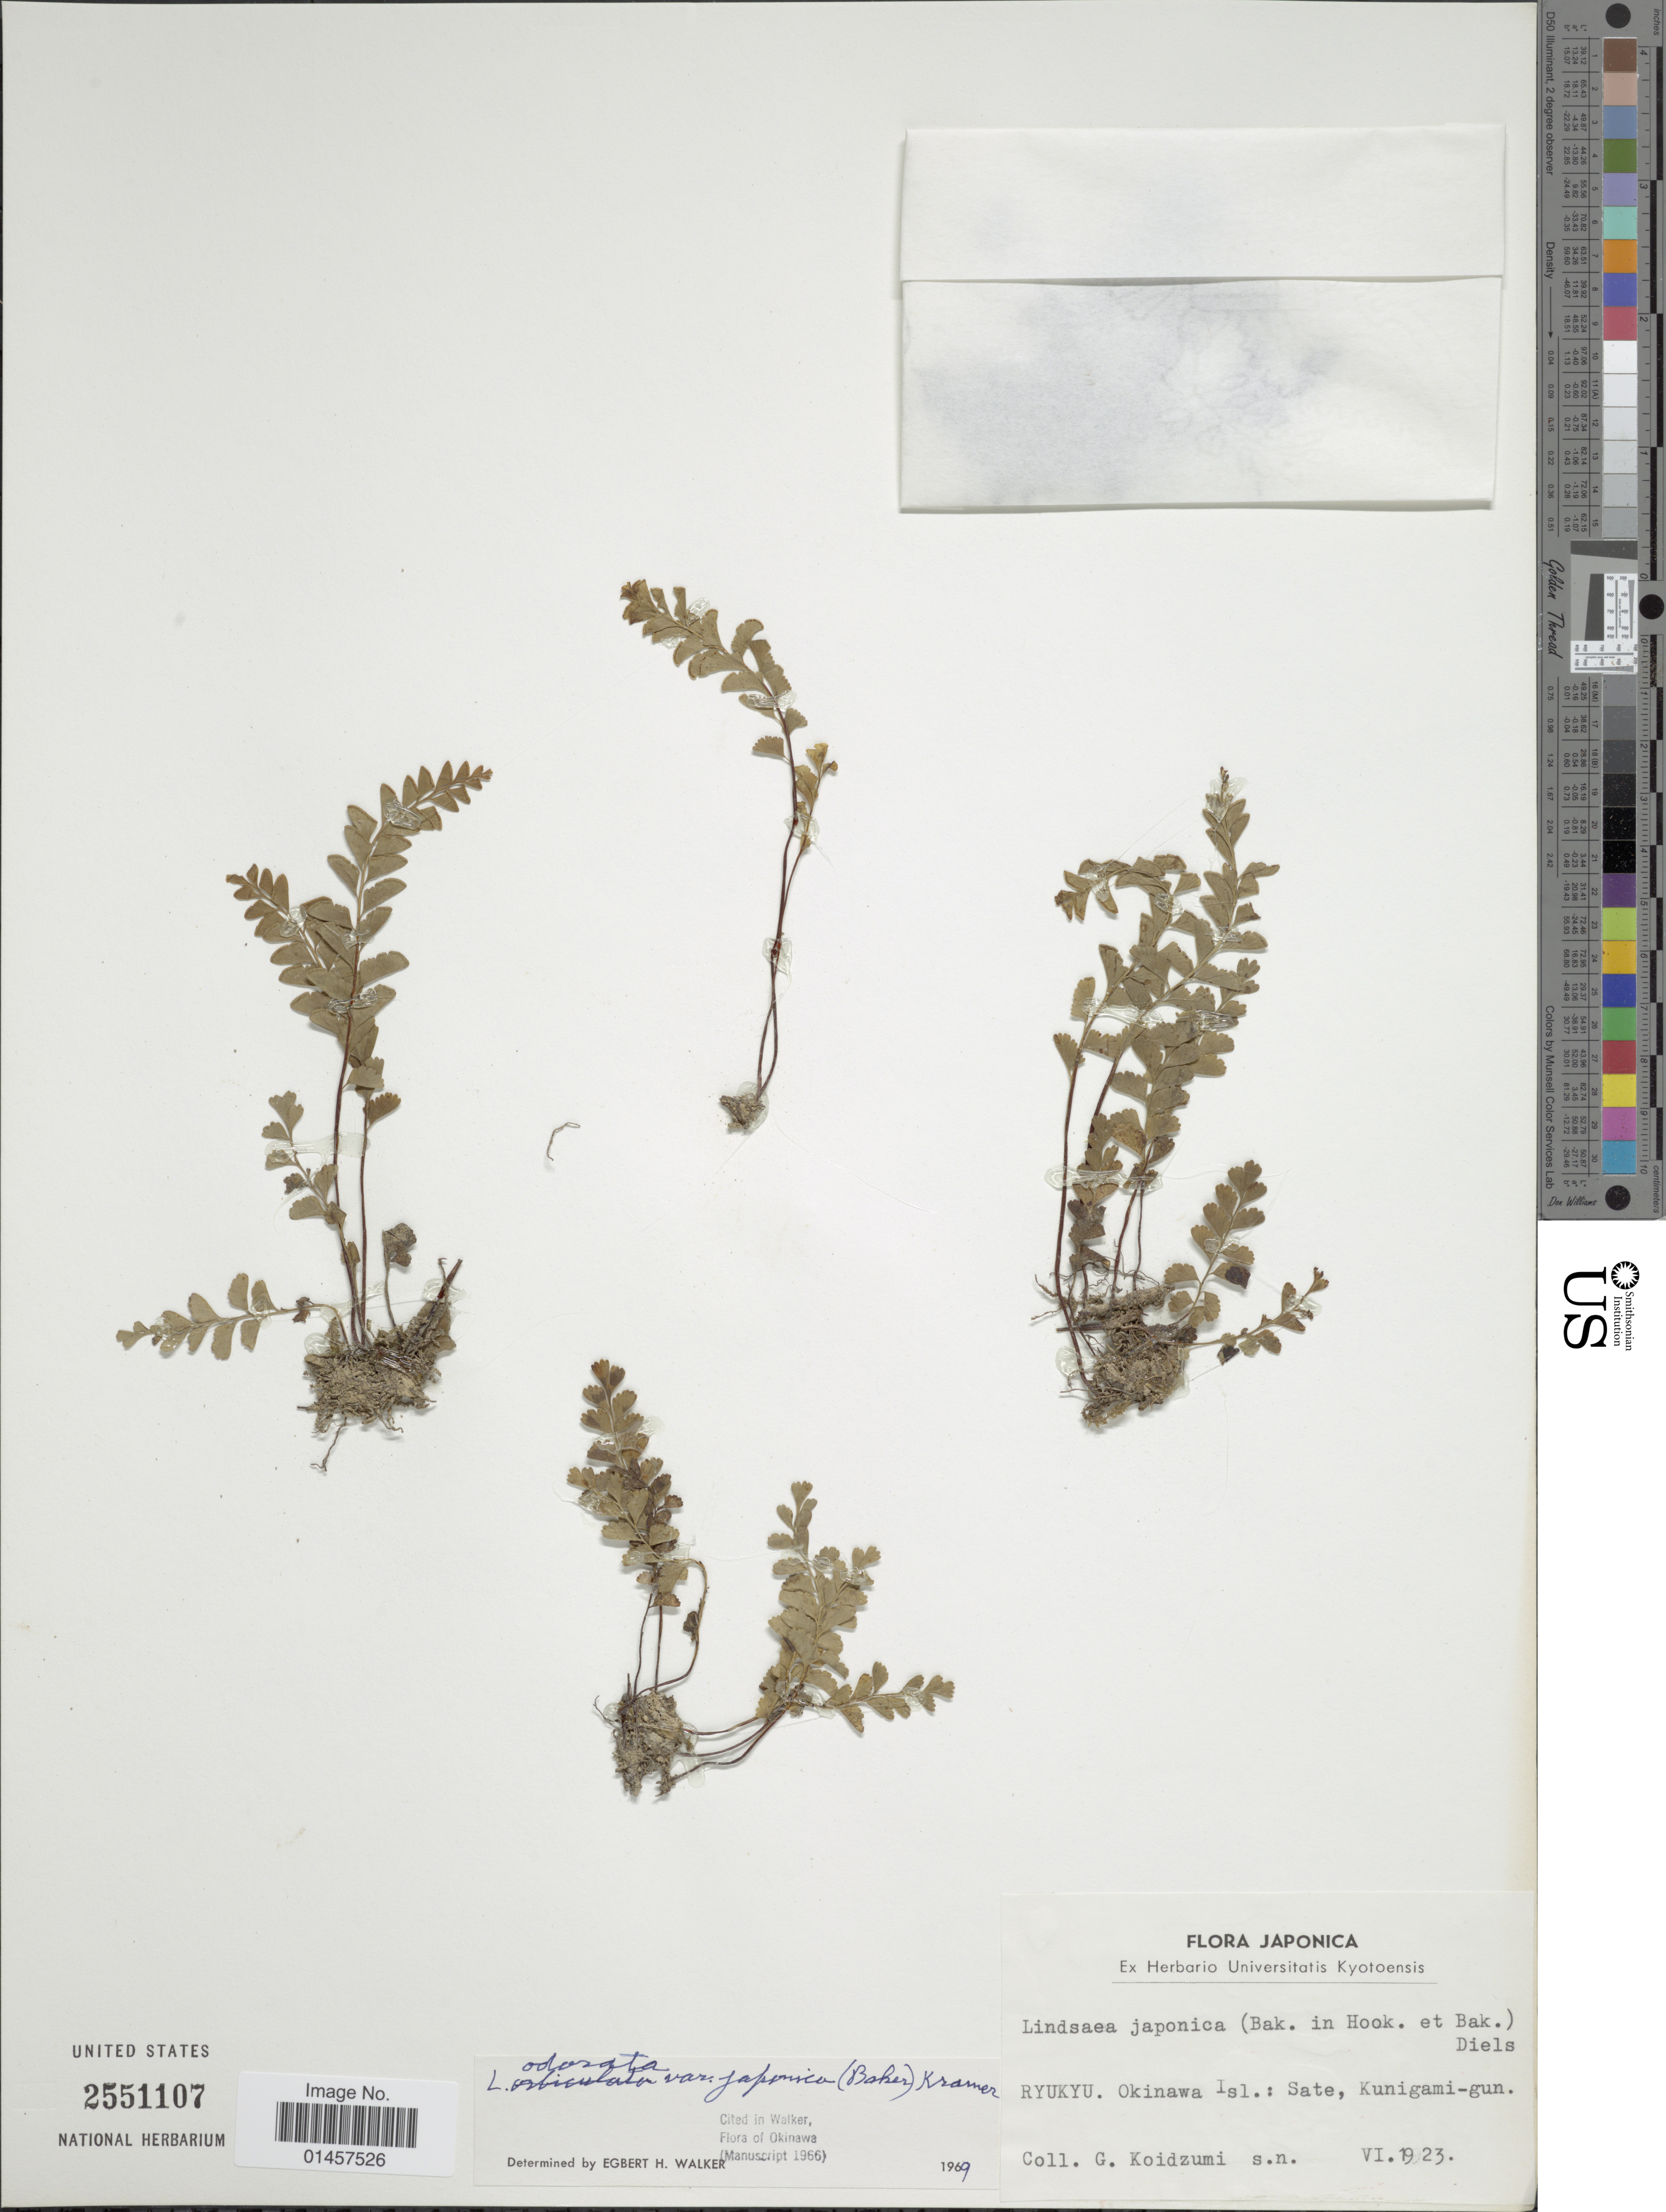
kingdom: Plantae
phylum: Tracheophyta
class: Polypodiopsida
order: Polypodiales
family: Lindsaeaceae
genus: Osmolindsaea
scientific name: Osmolindsaea japonica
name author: (Baker) Lehtonen & Christenh.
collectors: G. Koidzumi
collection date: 1923-06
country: Japan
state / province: Okinawa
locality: Ryukyu Okinawa Isl. State, Kunigami-gun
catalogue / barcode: US 2551107